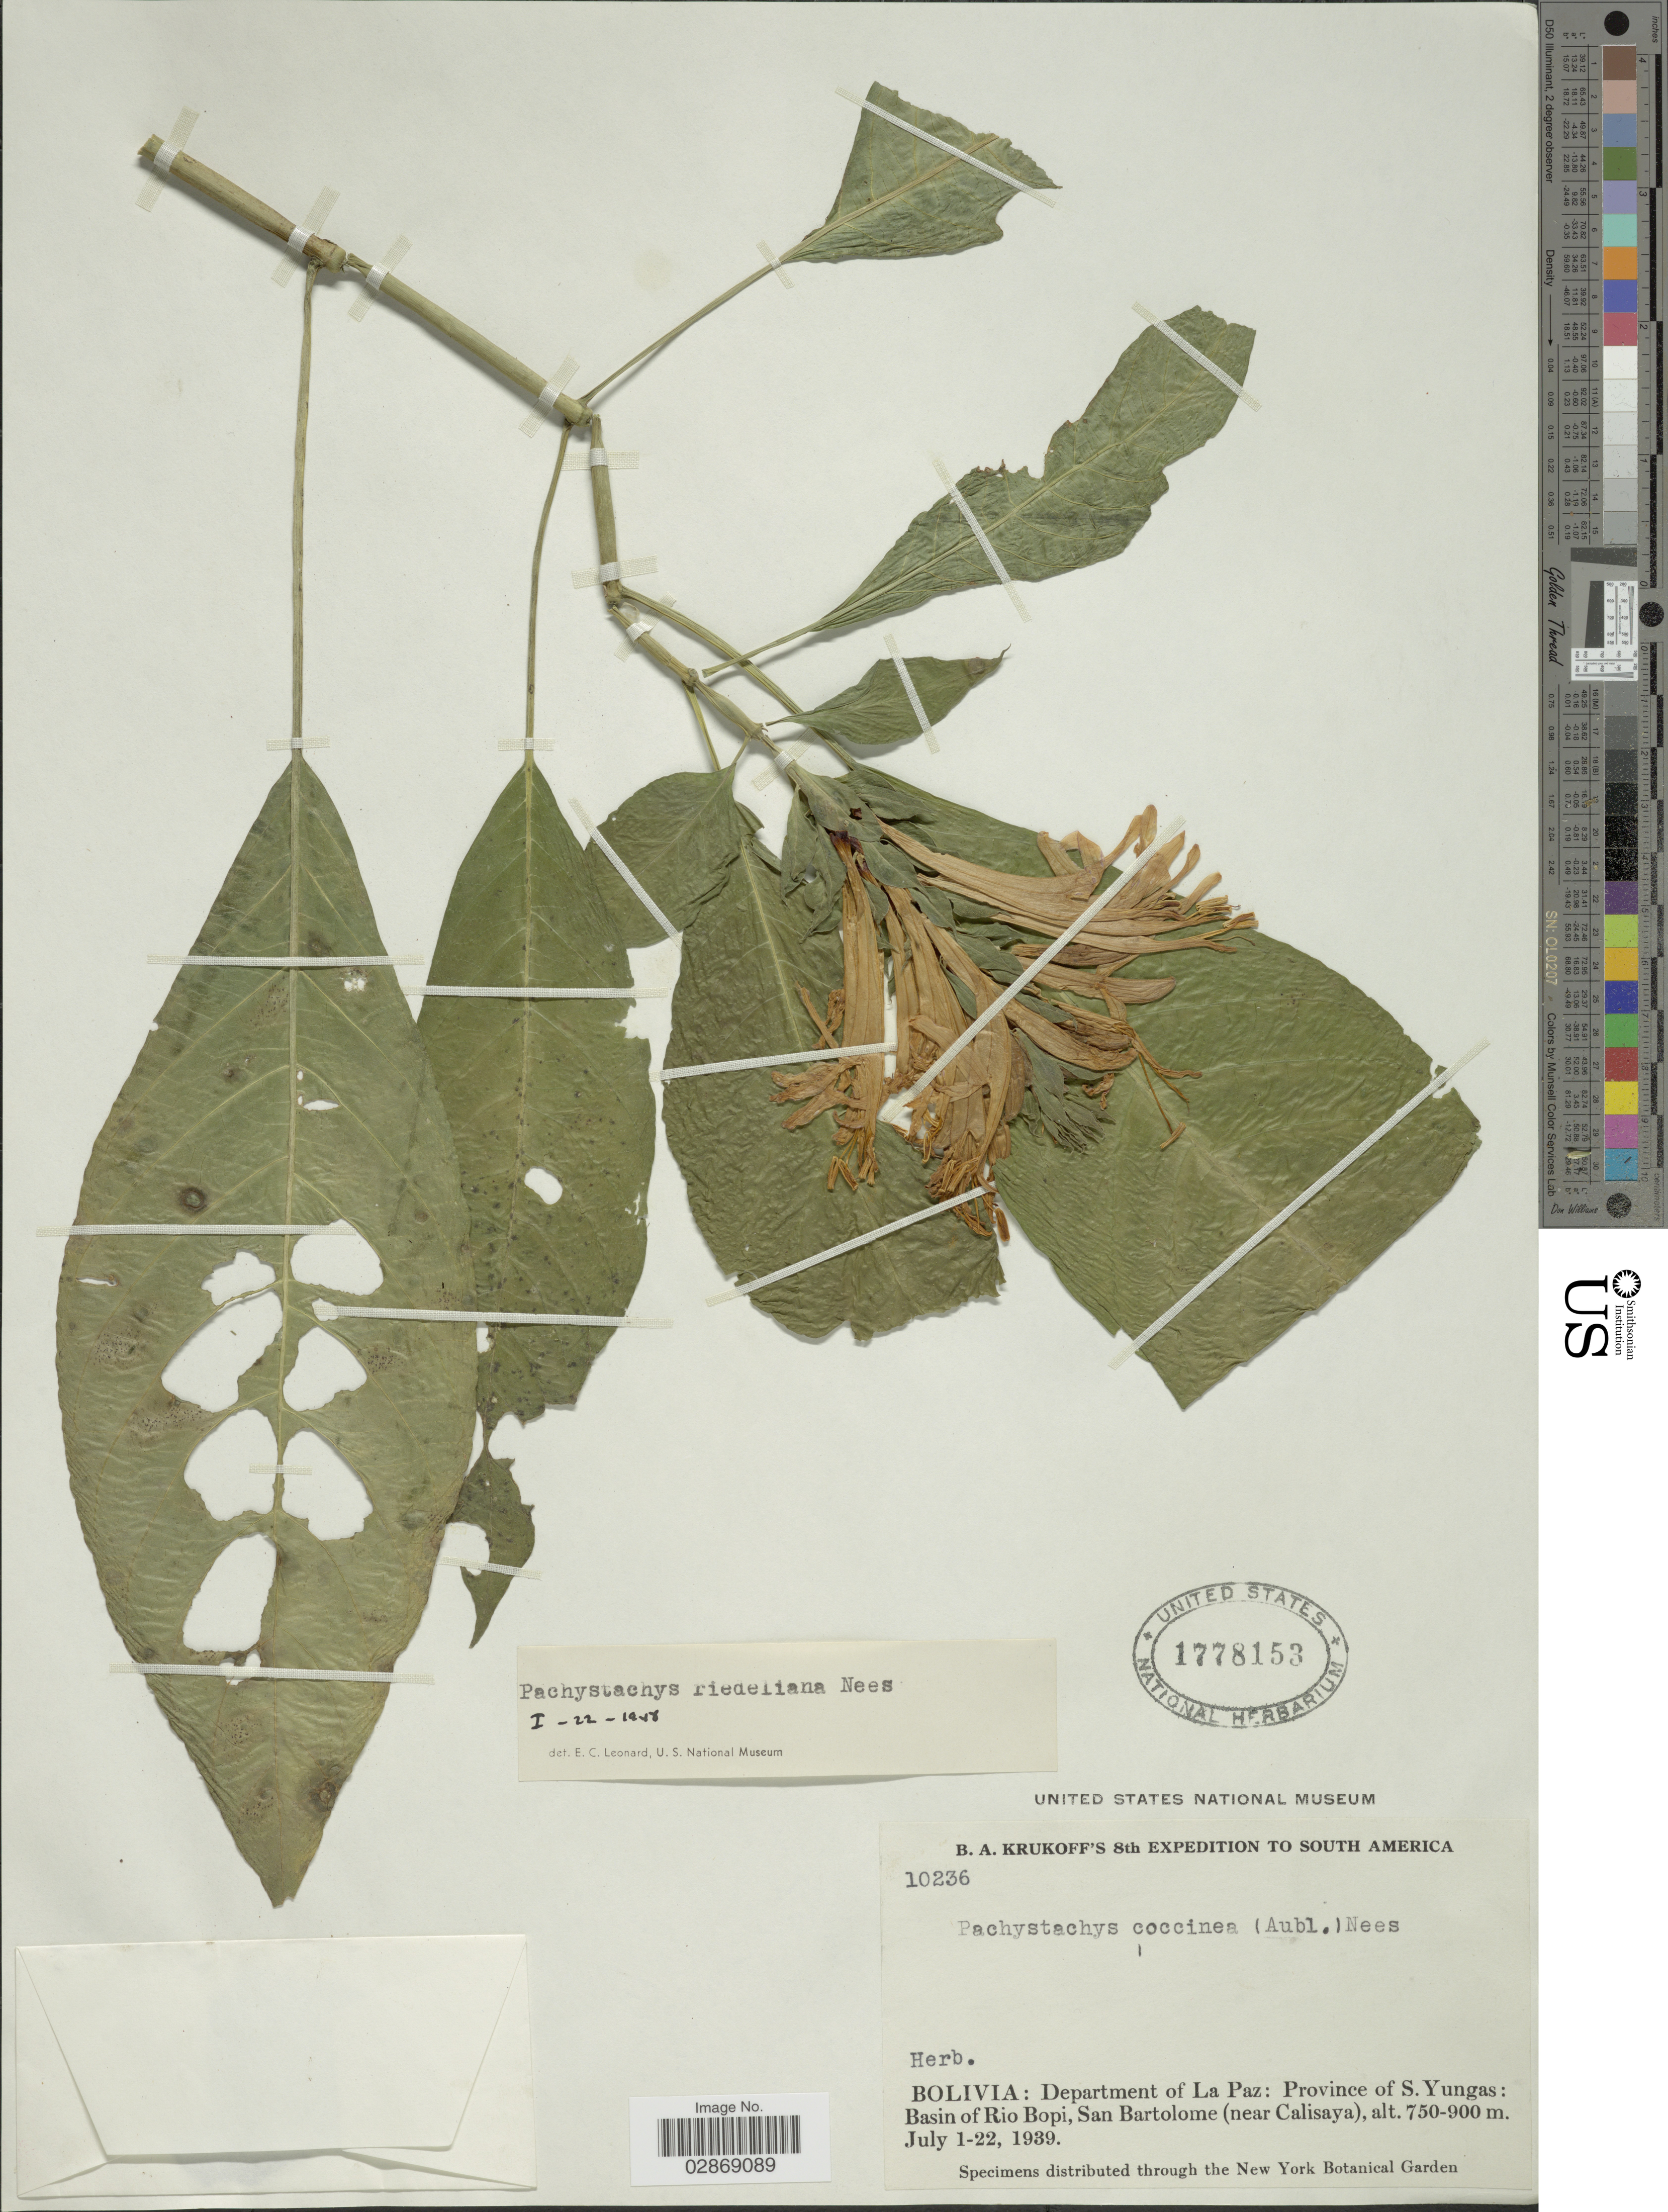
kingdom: Plantae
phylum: Tracheophyta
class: Magnoliopsida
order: Lamiales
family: Acanthaceae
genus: Pachystachys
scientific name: Pachystachys spicata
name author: (Ruiz & Pav.) Wassh.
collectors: B. A. Krukoff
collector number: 10236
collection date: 1939-07-01/1939-07-22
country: Bolivia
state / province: La Paz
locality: Department of La Paz: Province of S. Yungas: Basin of Rio Bopi, San Bartolome (near Calisaya).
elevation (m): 750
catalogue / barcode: US 1778153